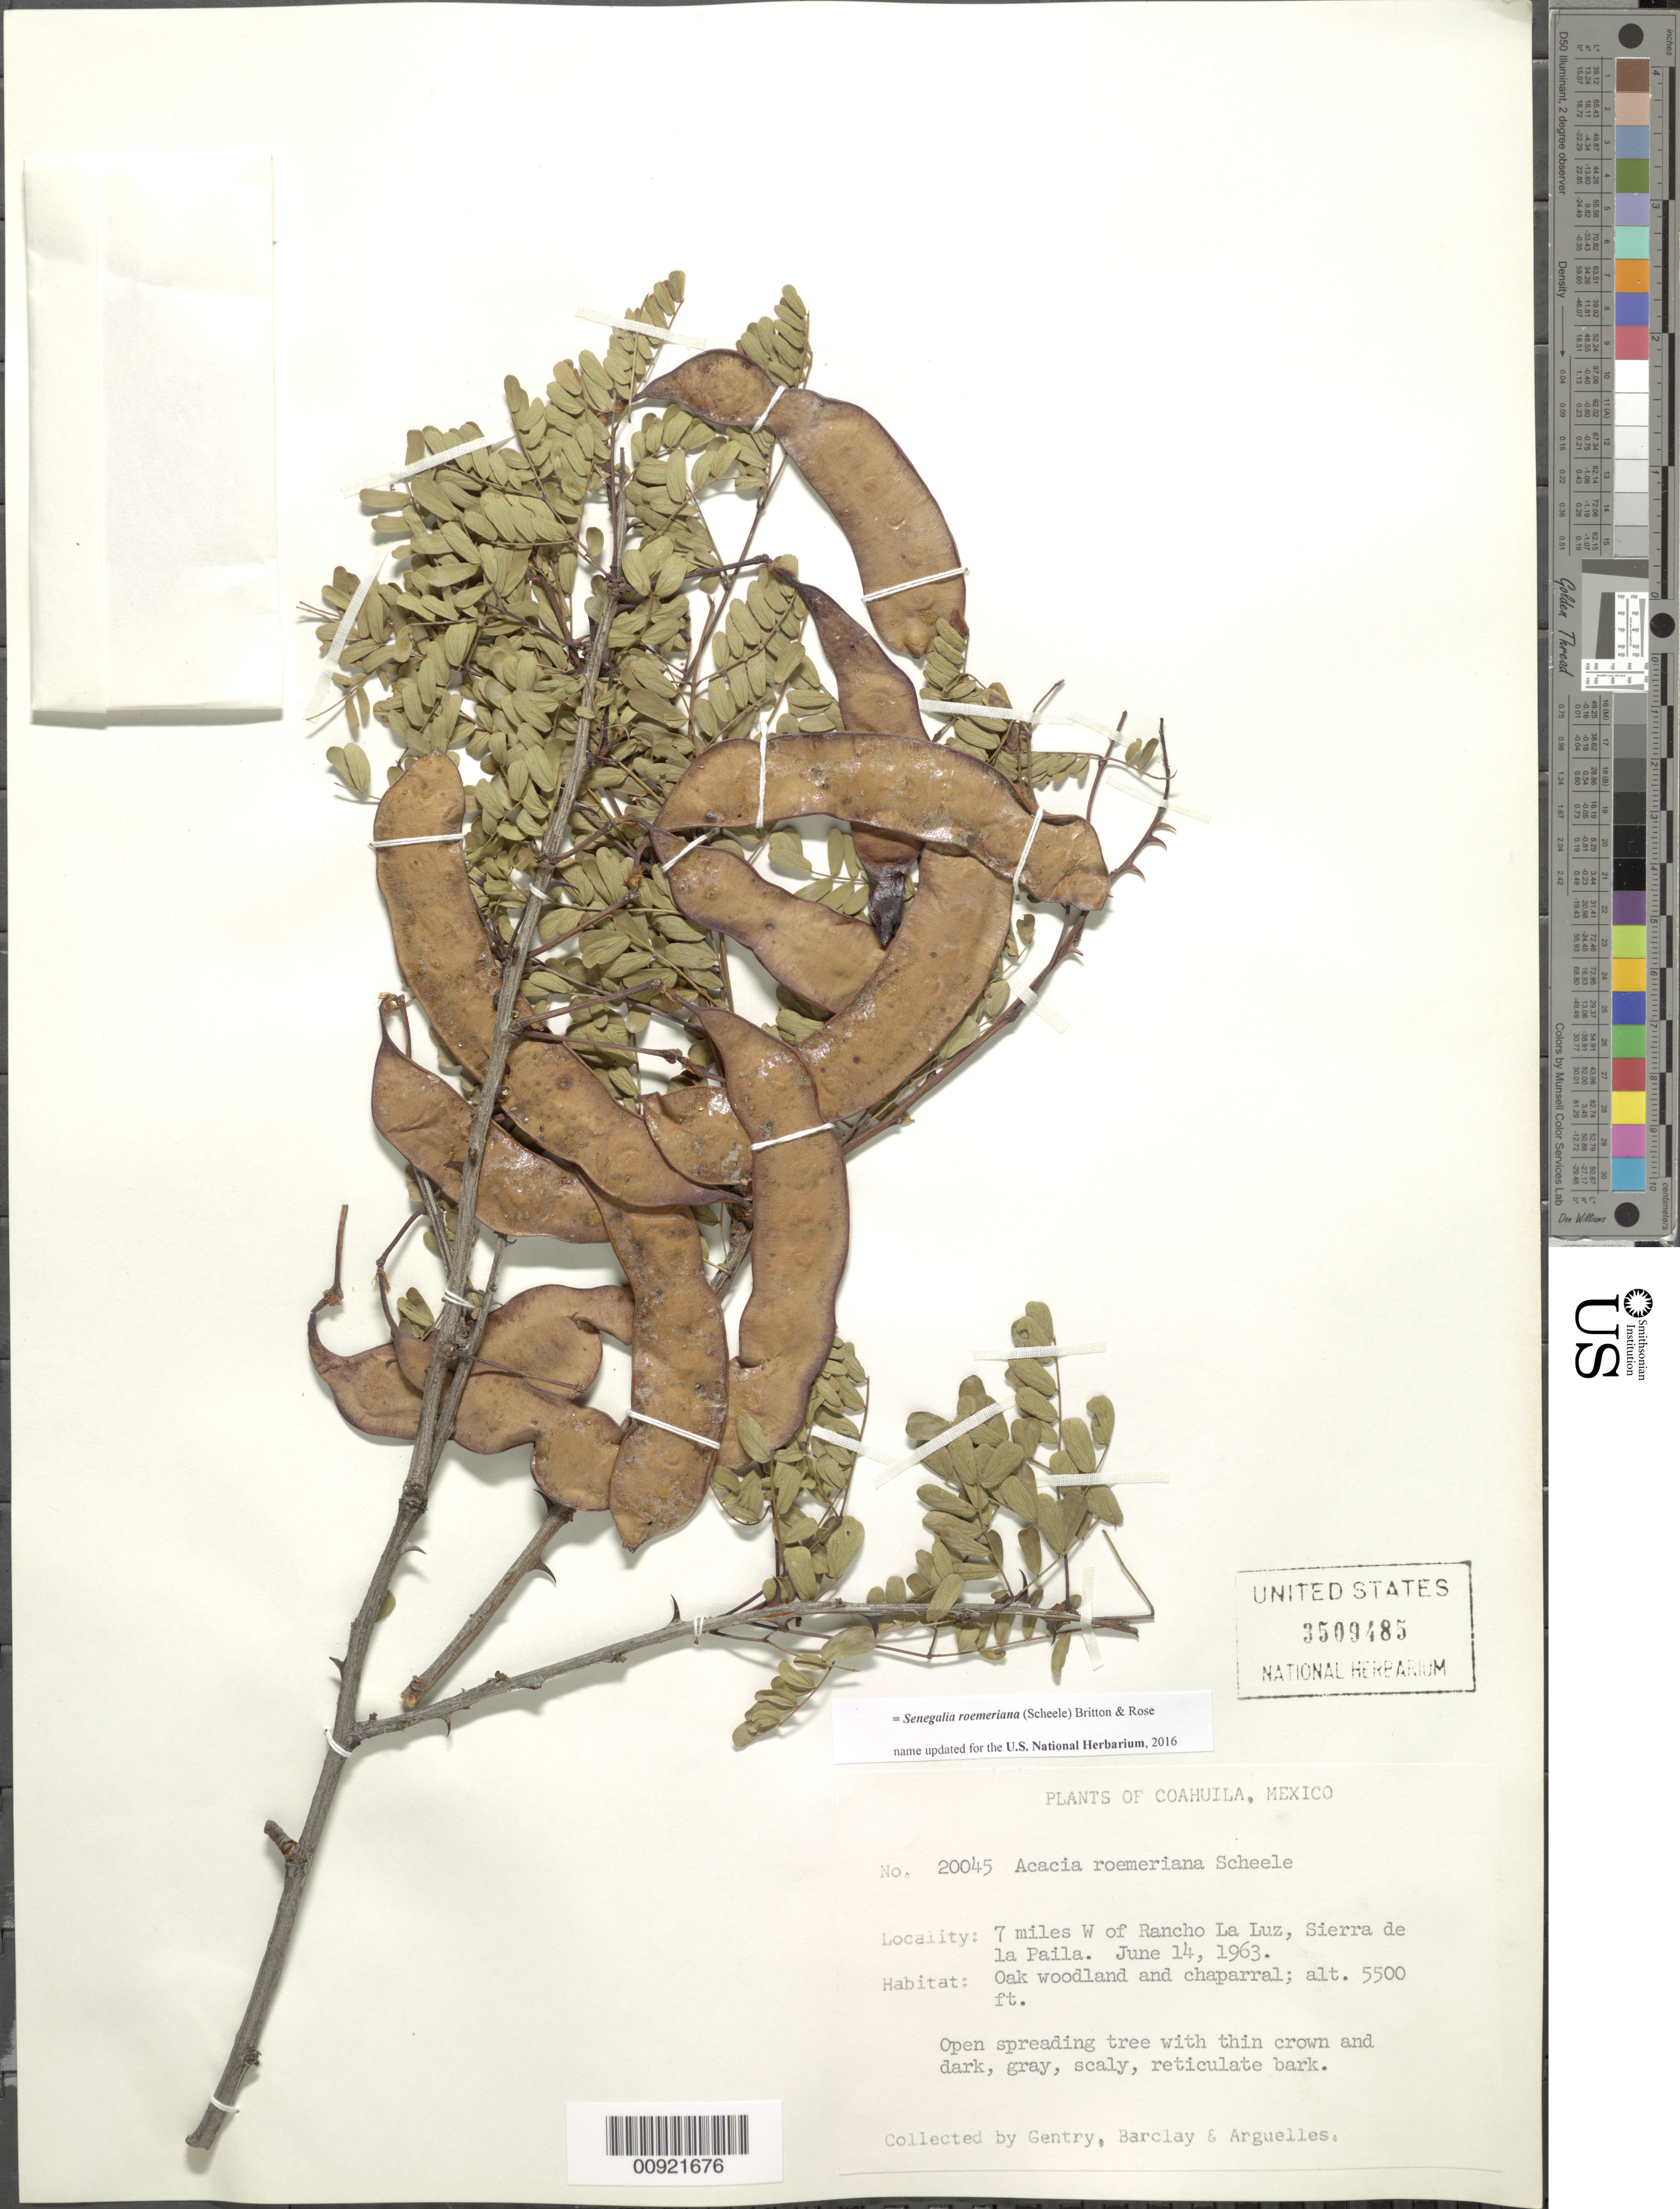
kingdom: Plantae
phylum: Tracheophyta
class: Magnoliopsida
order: Fabales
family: Fabaceae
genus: Senegalia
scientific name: Senegalia roemeriana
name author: (Scheele) Britton & Rose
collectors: Gentry, --, -- Barclay & Arguelles, --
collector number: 20045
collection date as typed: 14 Jun 1963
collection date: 1963-06-14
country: Mexico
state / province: Coahuila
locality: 7 miles W of Rancho La Luz, Sierra de la Paila.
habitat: Oak woodland and chaparral.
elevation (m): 1676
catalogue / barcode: US 3509485